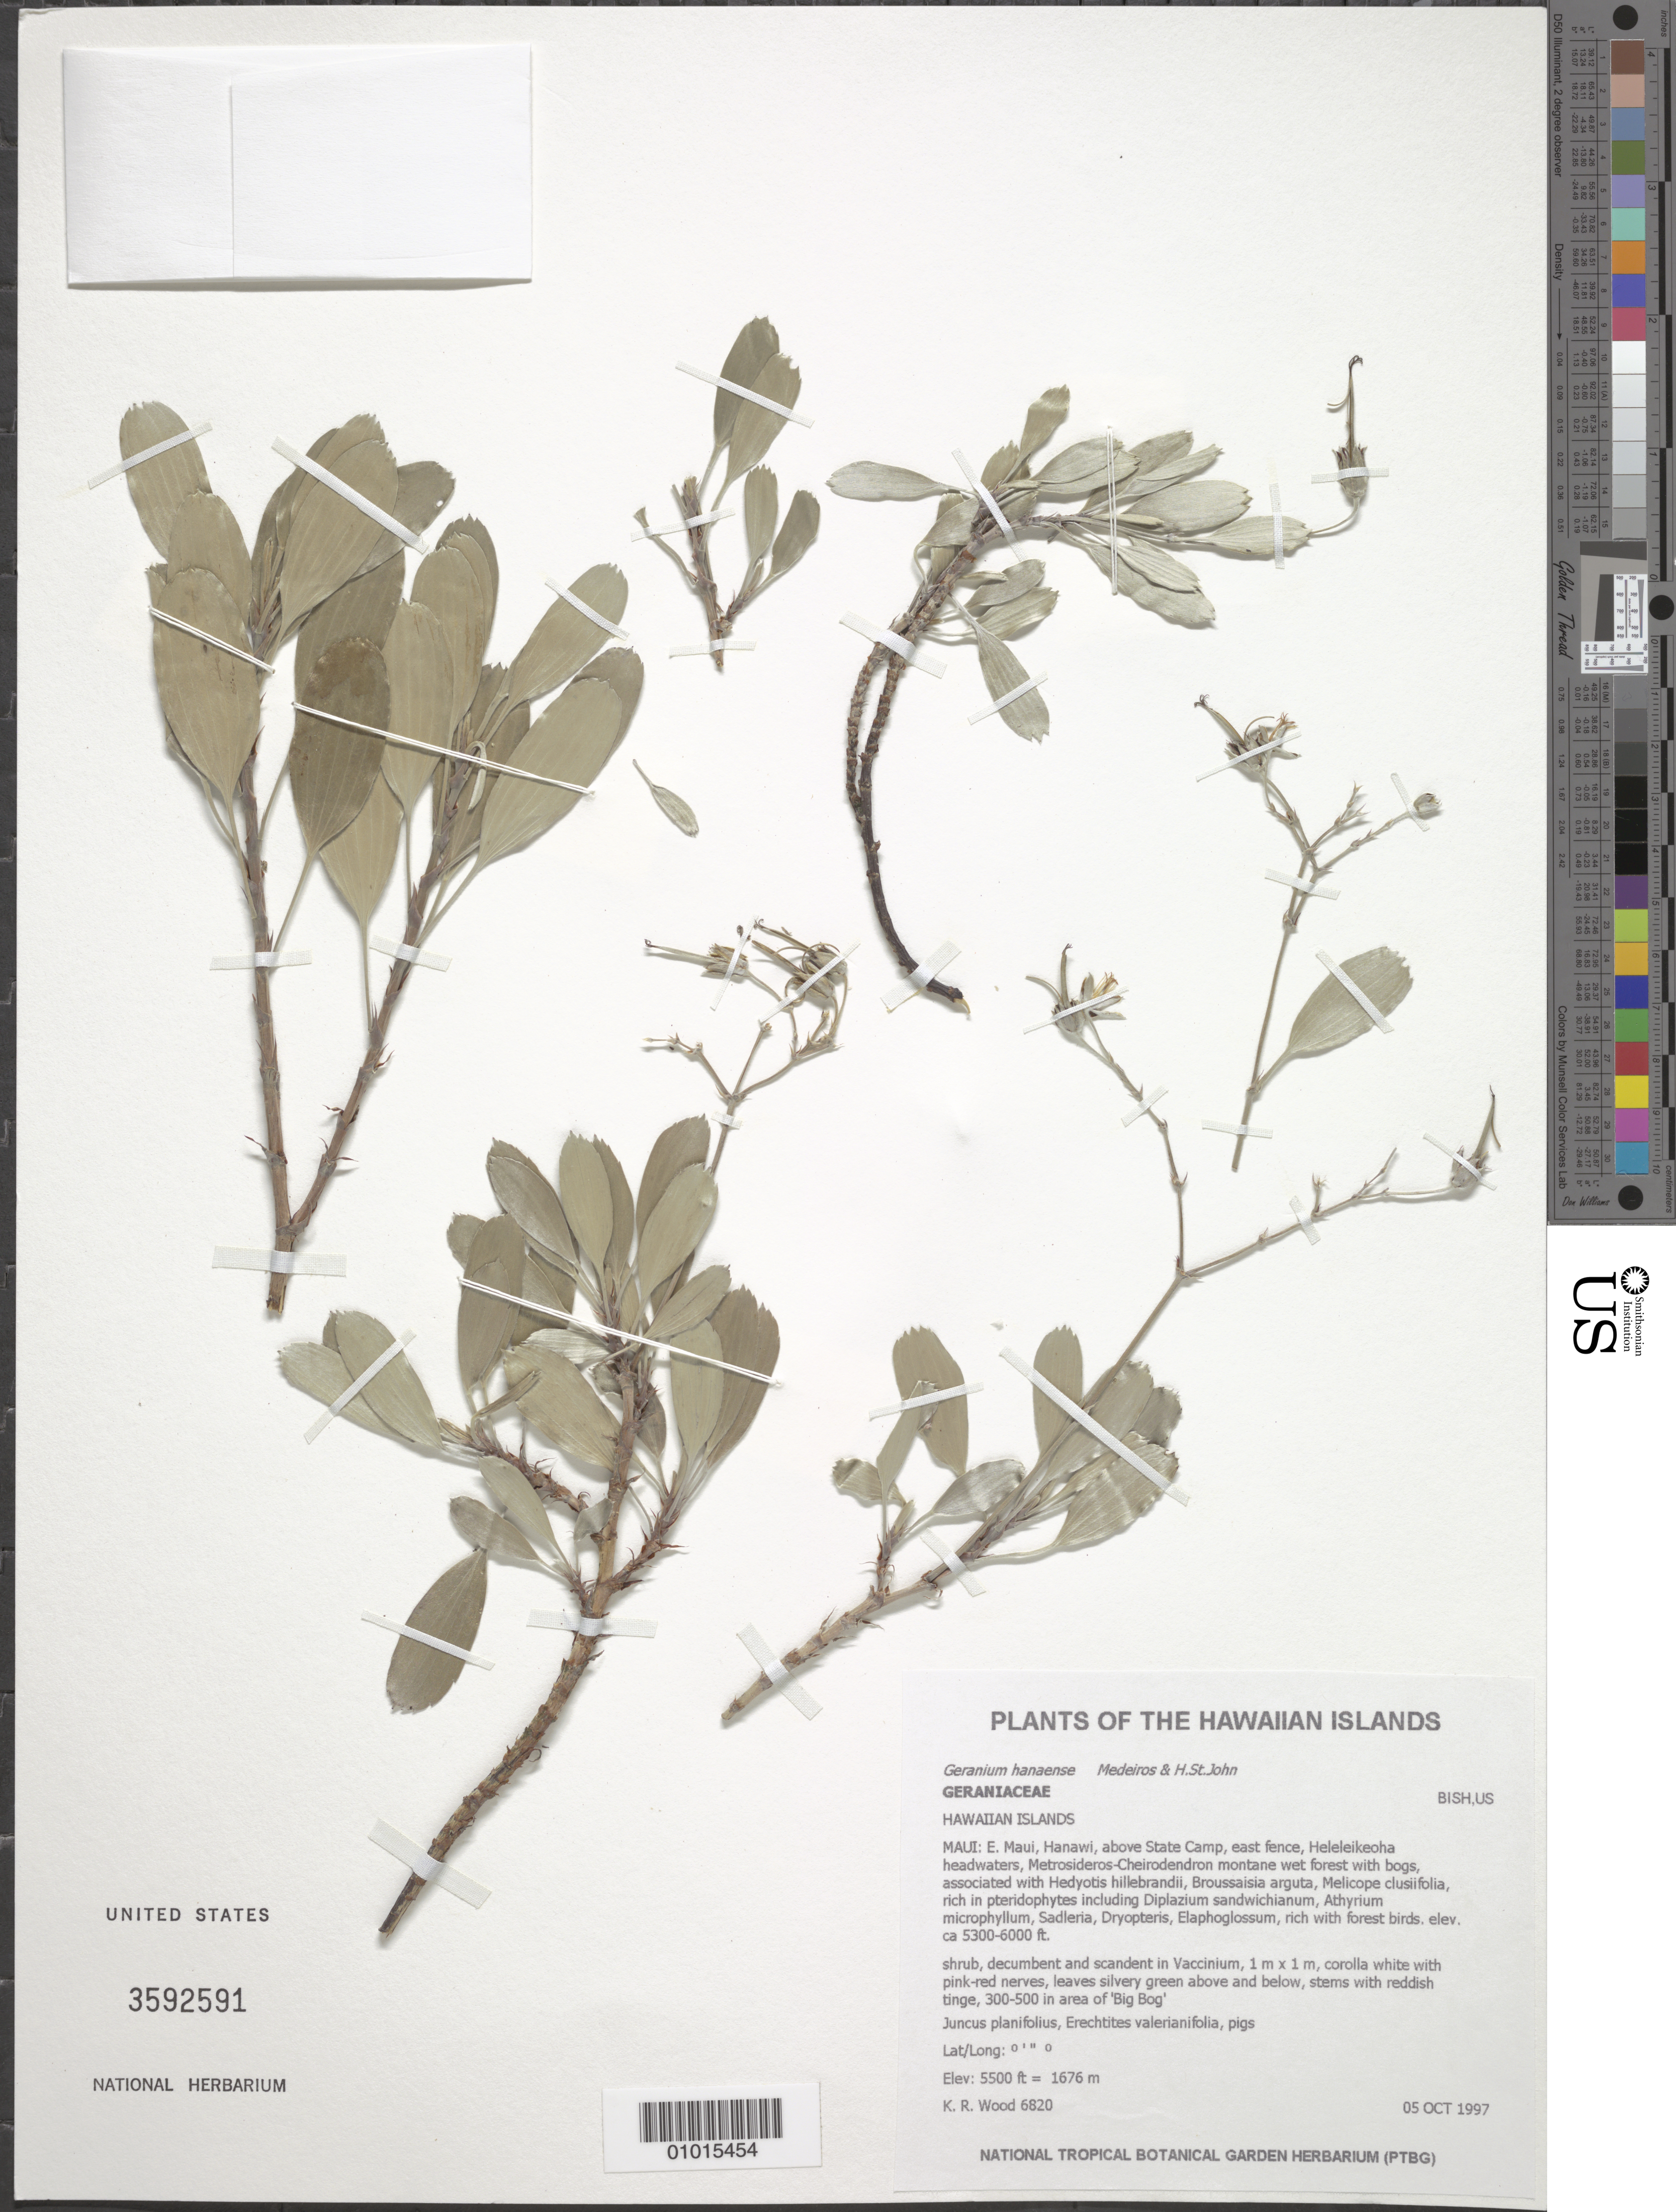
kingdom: Plantae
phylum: Tracheophyta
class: Magnoliopsida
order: Geraniales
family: Geraniaceae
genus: Geranium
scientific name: Geranium hanaense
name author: Medeiros & H. St. John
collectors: K. R. Wood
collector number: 6820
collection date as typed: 5 Oct 1997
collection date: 1997-10-05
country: United States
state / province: Hawaii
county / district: Maui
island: Maui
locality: E. Maui, Hanawi, above State Camp, east fence, Helelikeoha headwaters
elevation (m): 1676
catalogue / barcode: US 3592591